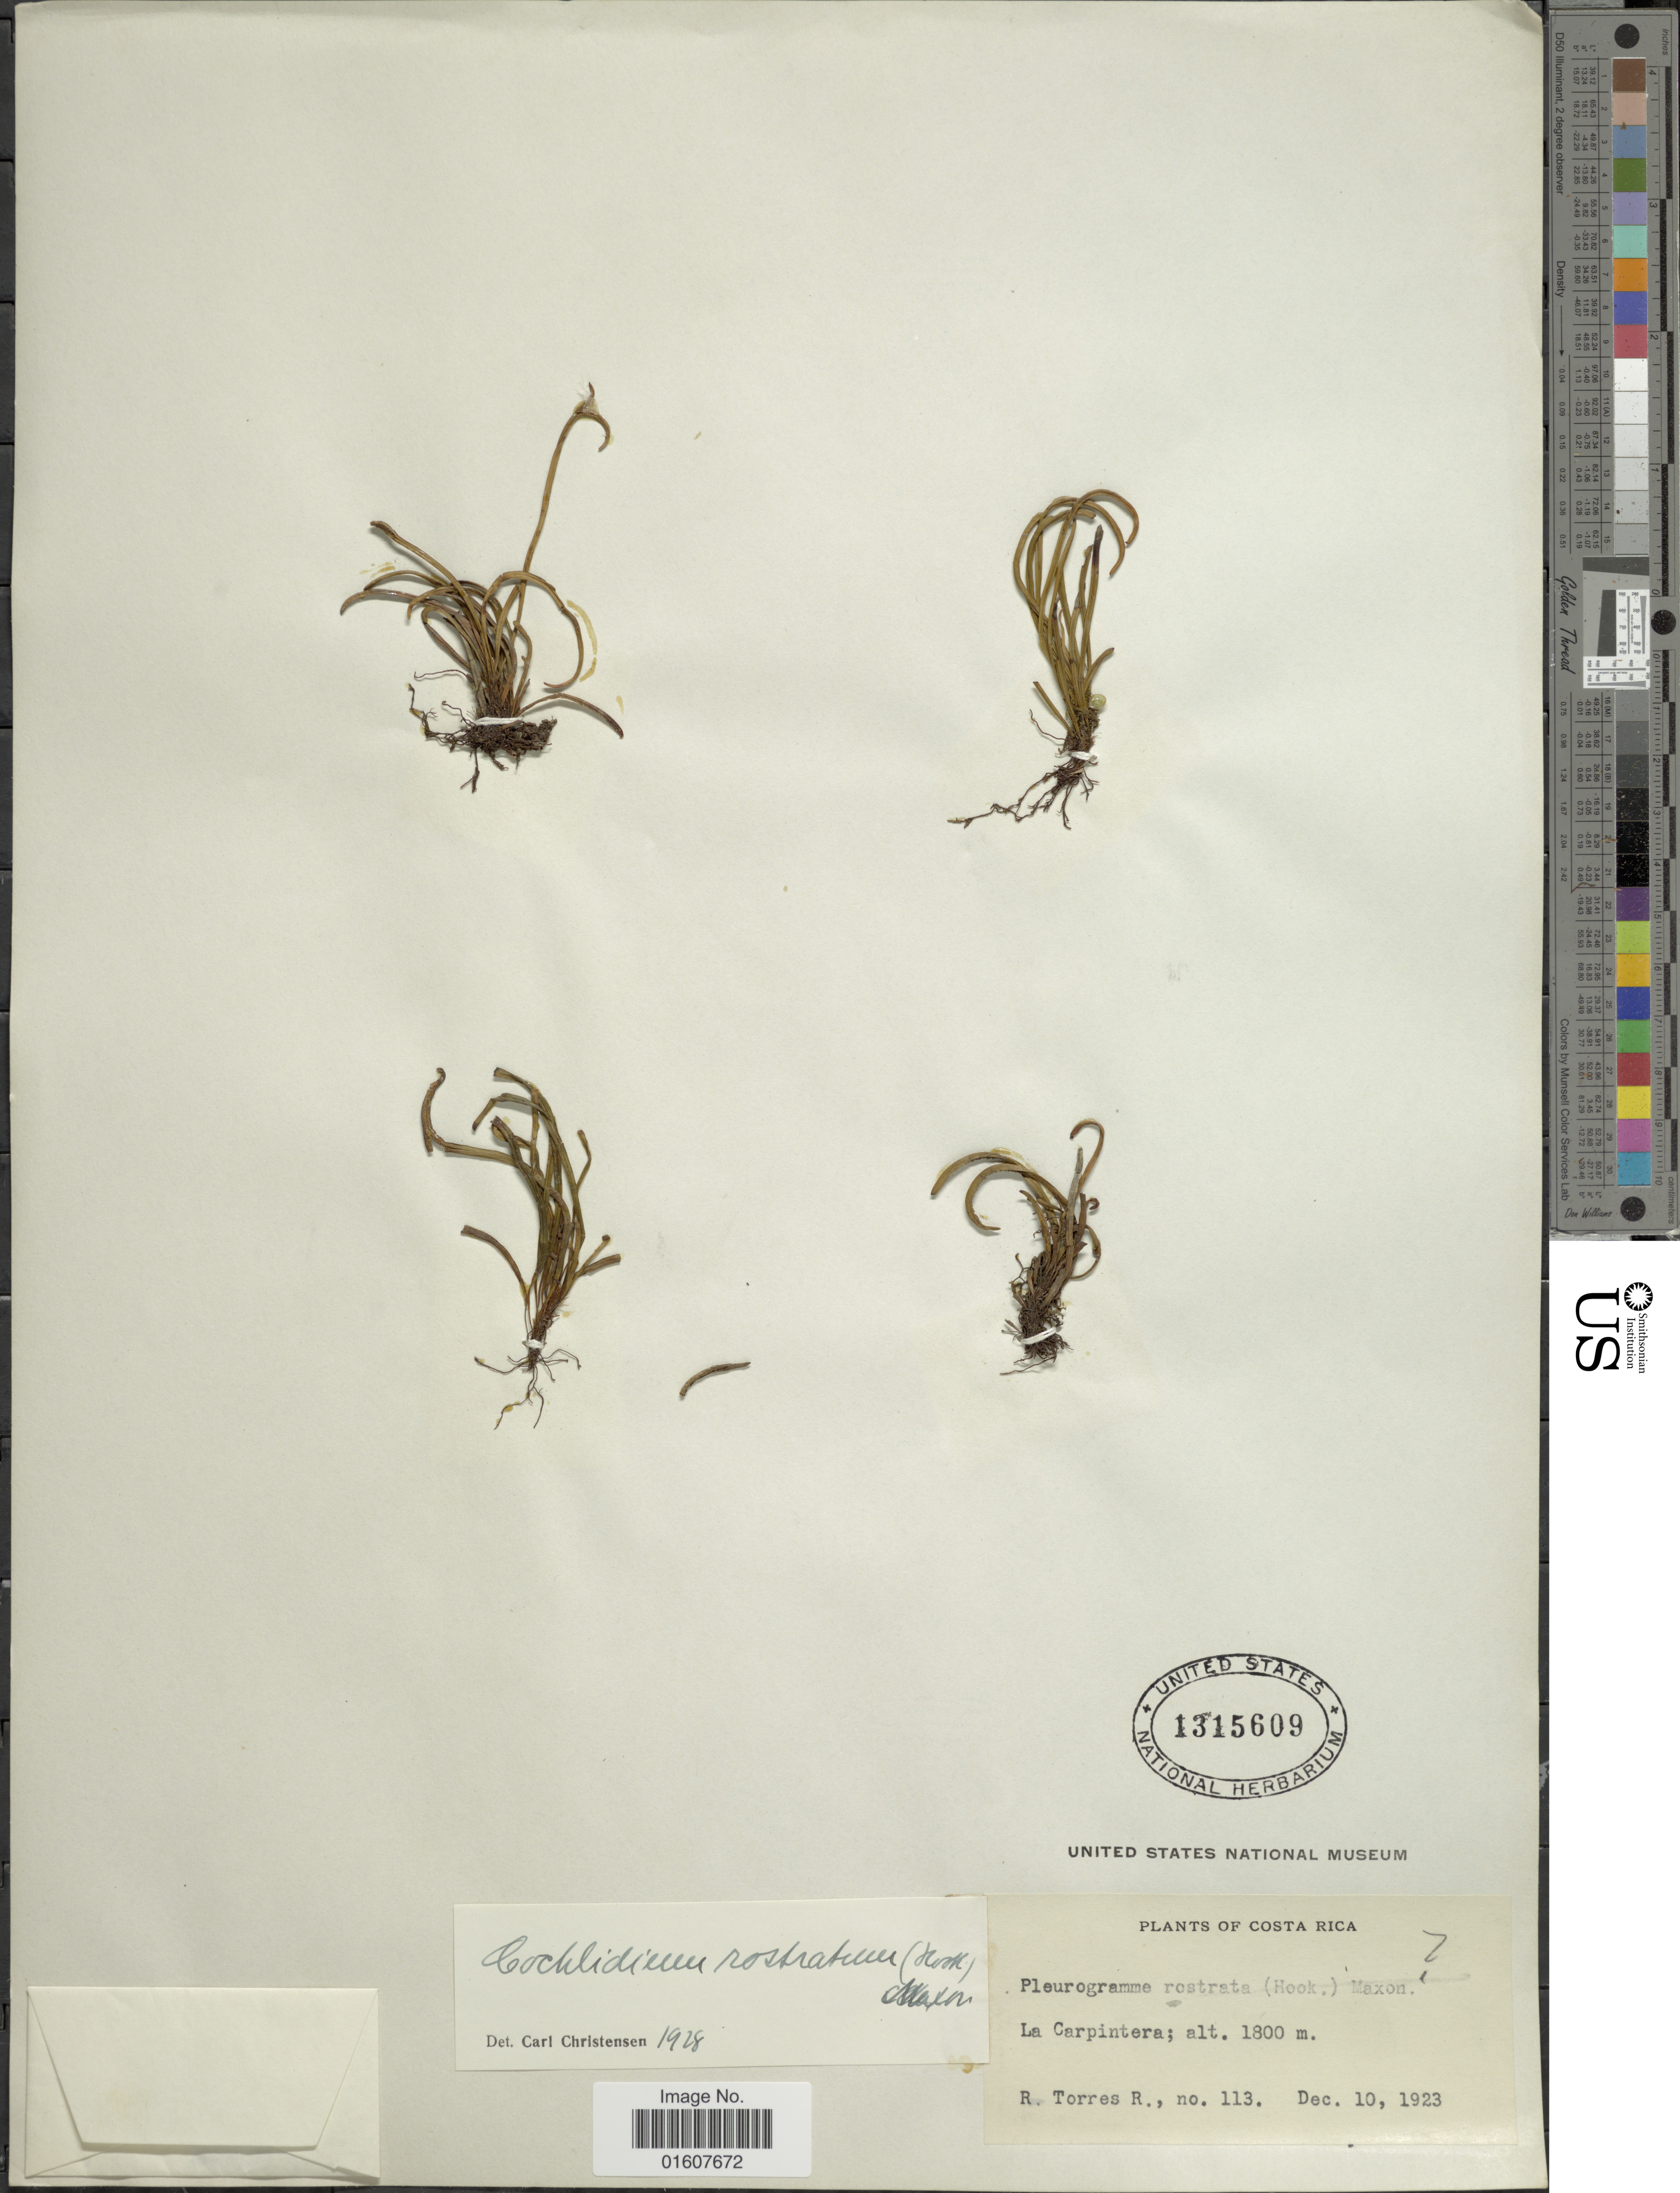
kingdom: Plantae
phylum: Tracheophyta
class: Polypodiopsida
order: Polypodiales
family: Polypodiaceae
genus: Cochlidium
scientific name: Cochlidium rostratum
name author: (Hook.) Maxon ex C. Chr.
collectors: R. Torres R.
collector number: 113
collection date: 1923-12-10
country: Costa Rica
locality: La Carpintera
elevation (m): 1800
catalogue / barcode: US 1315609